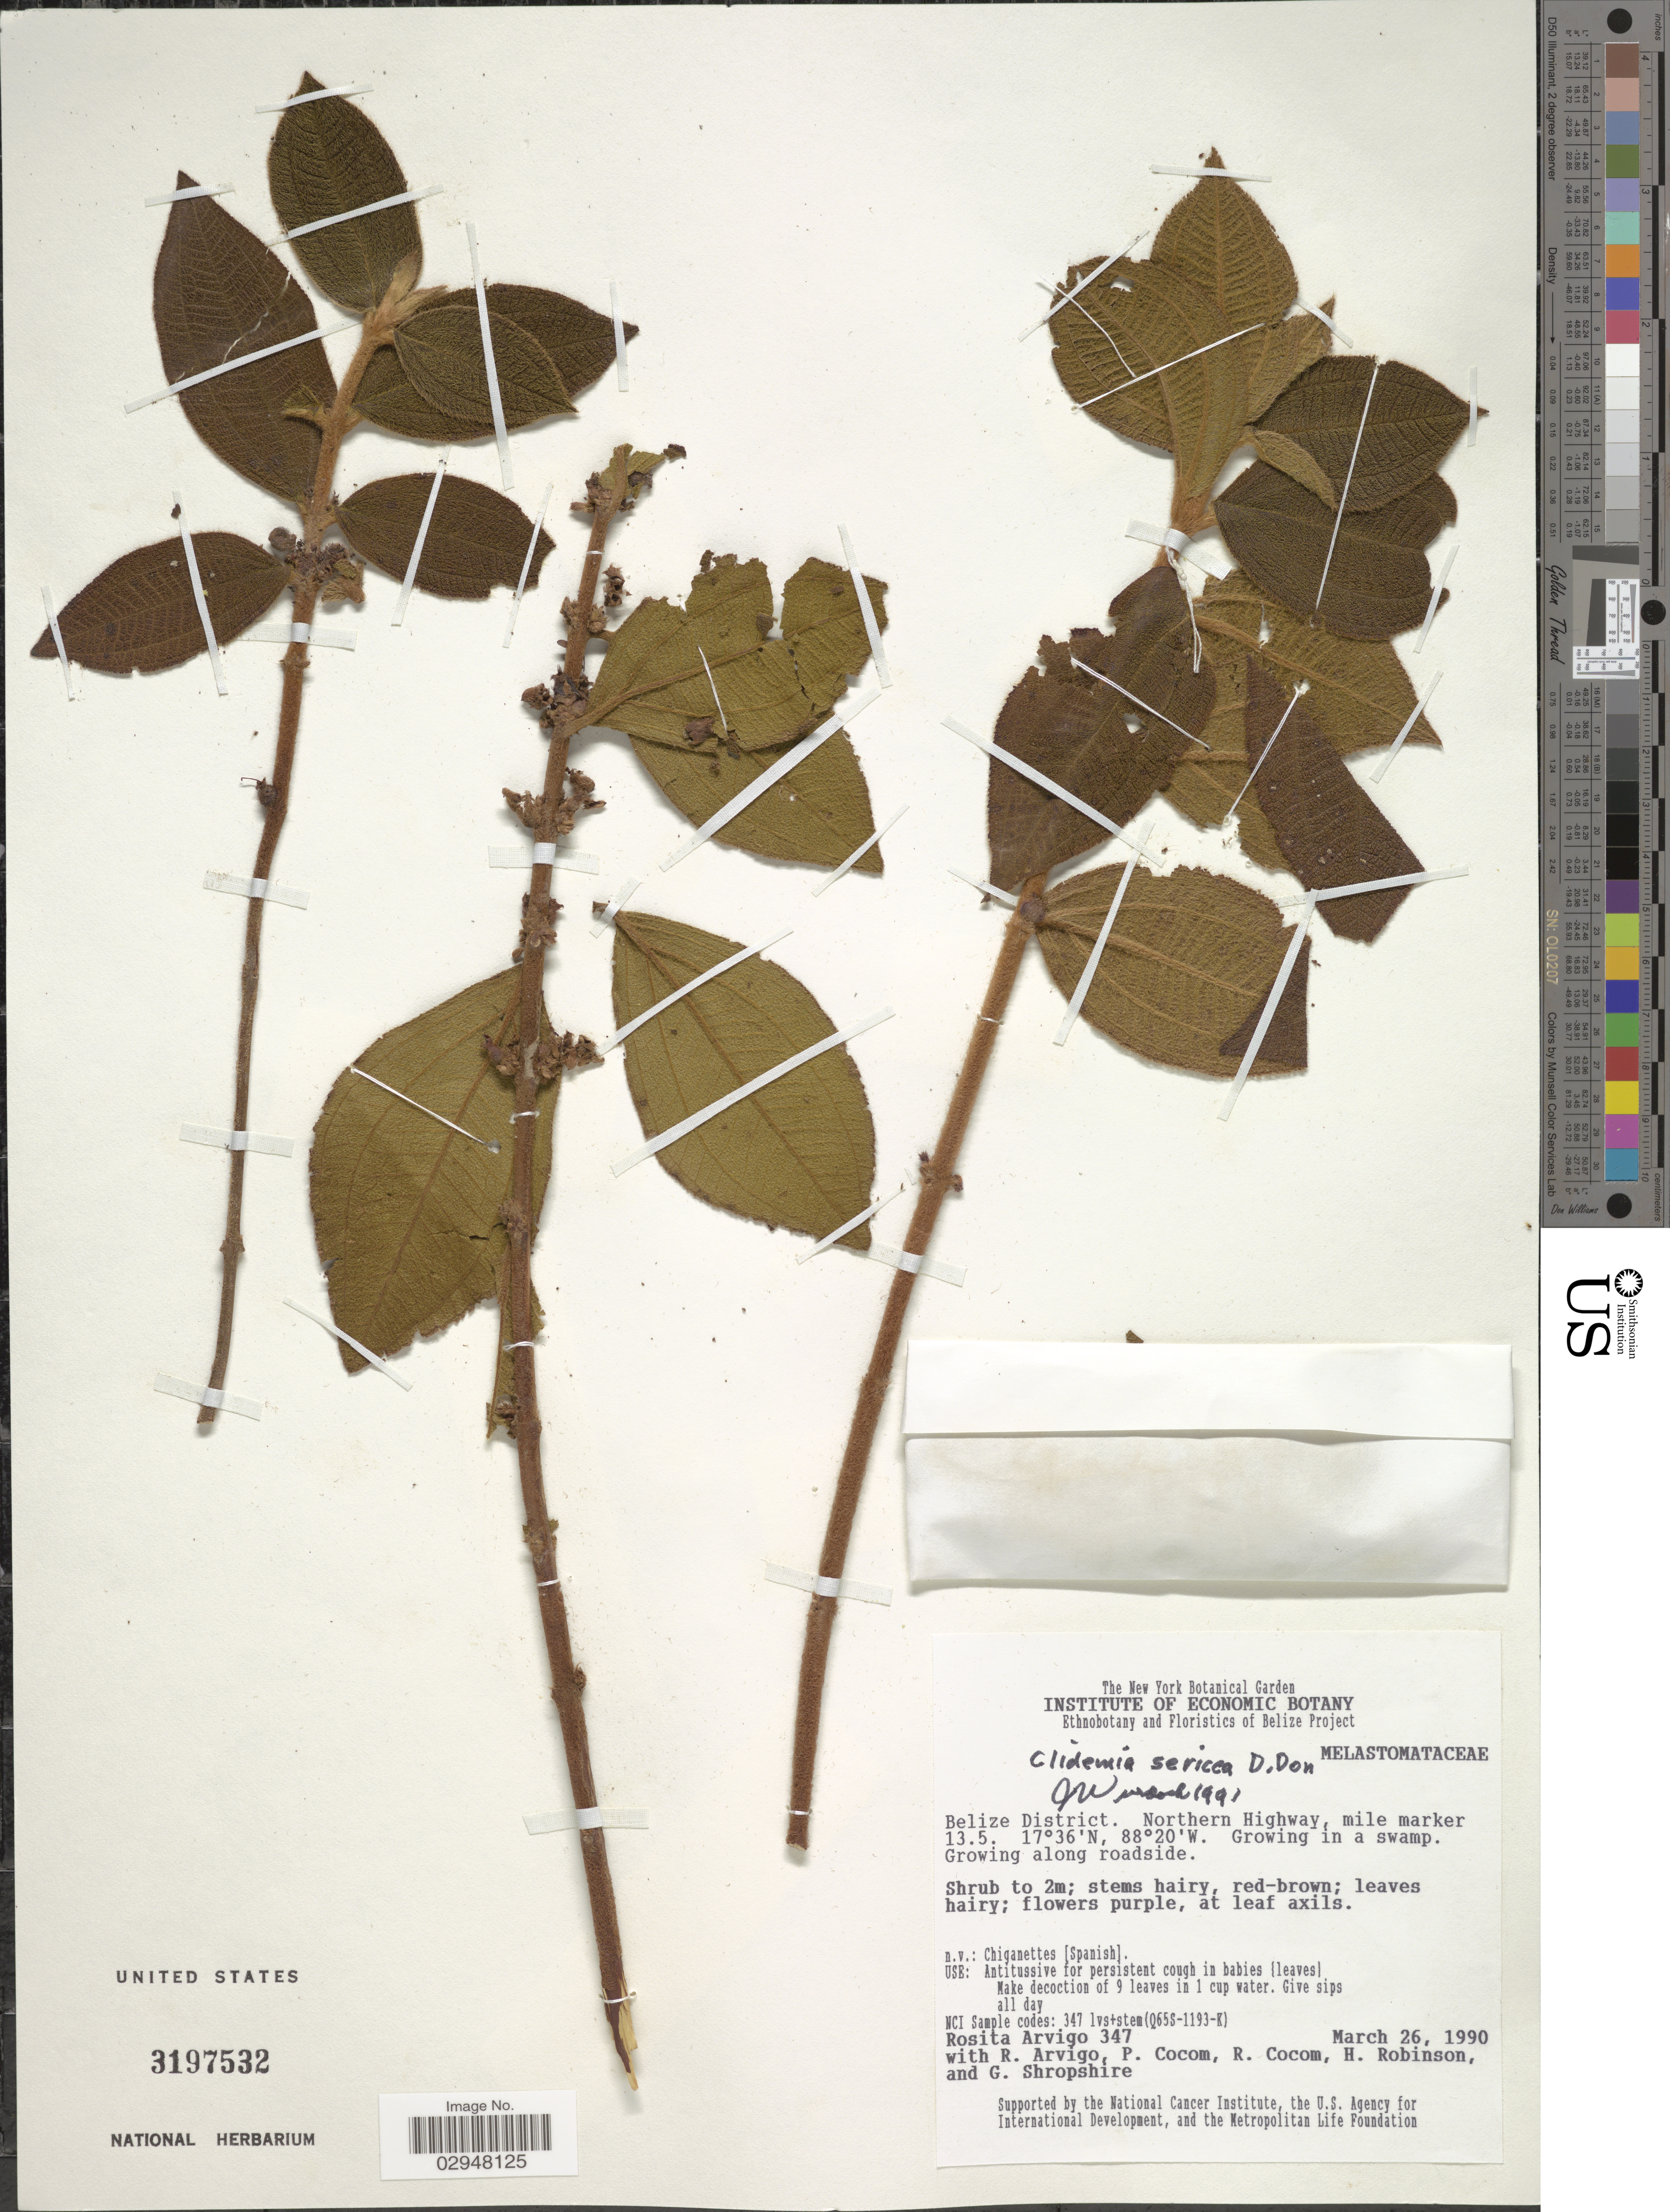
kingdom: Plantae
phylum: Tracheophyta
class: Magnoliopsida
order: Myrtales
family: Melastomataceae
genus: Clidemia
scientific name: Clidemia rubra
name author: (Aubl.) Mart.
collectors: R. Arvigo, R. Arvigo, P. Cocom, R. Cocom & et al.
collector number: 347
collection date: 1990-03-26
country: Belize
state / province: Belize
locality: Belize District. Northern Highway, mile marker 13.5.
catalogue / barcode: US 3197532